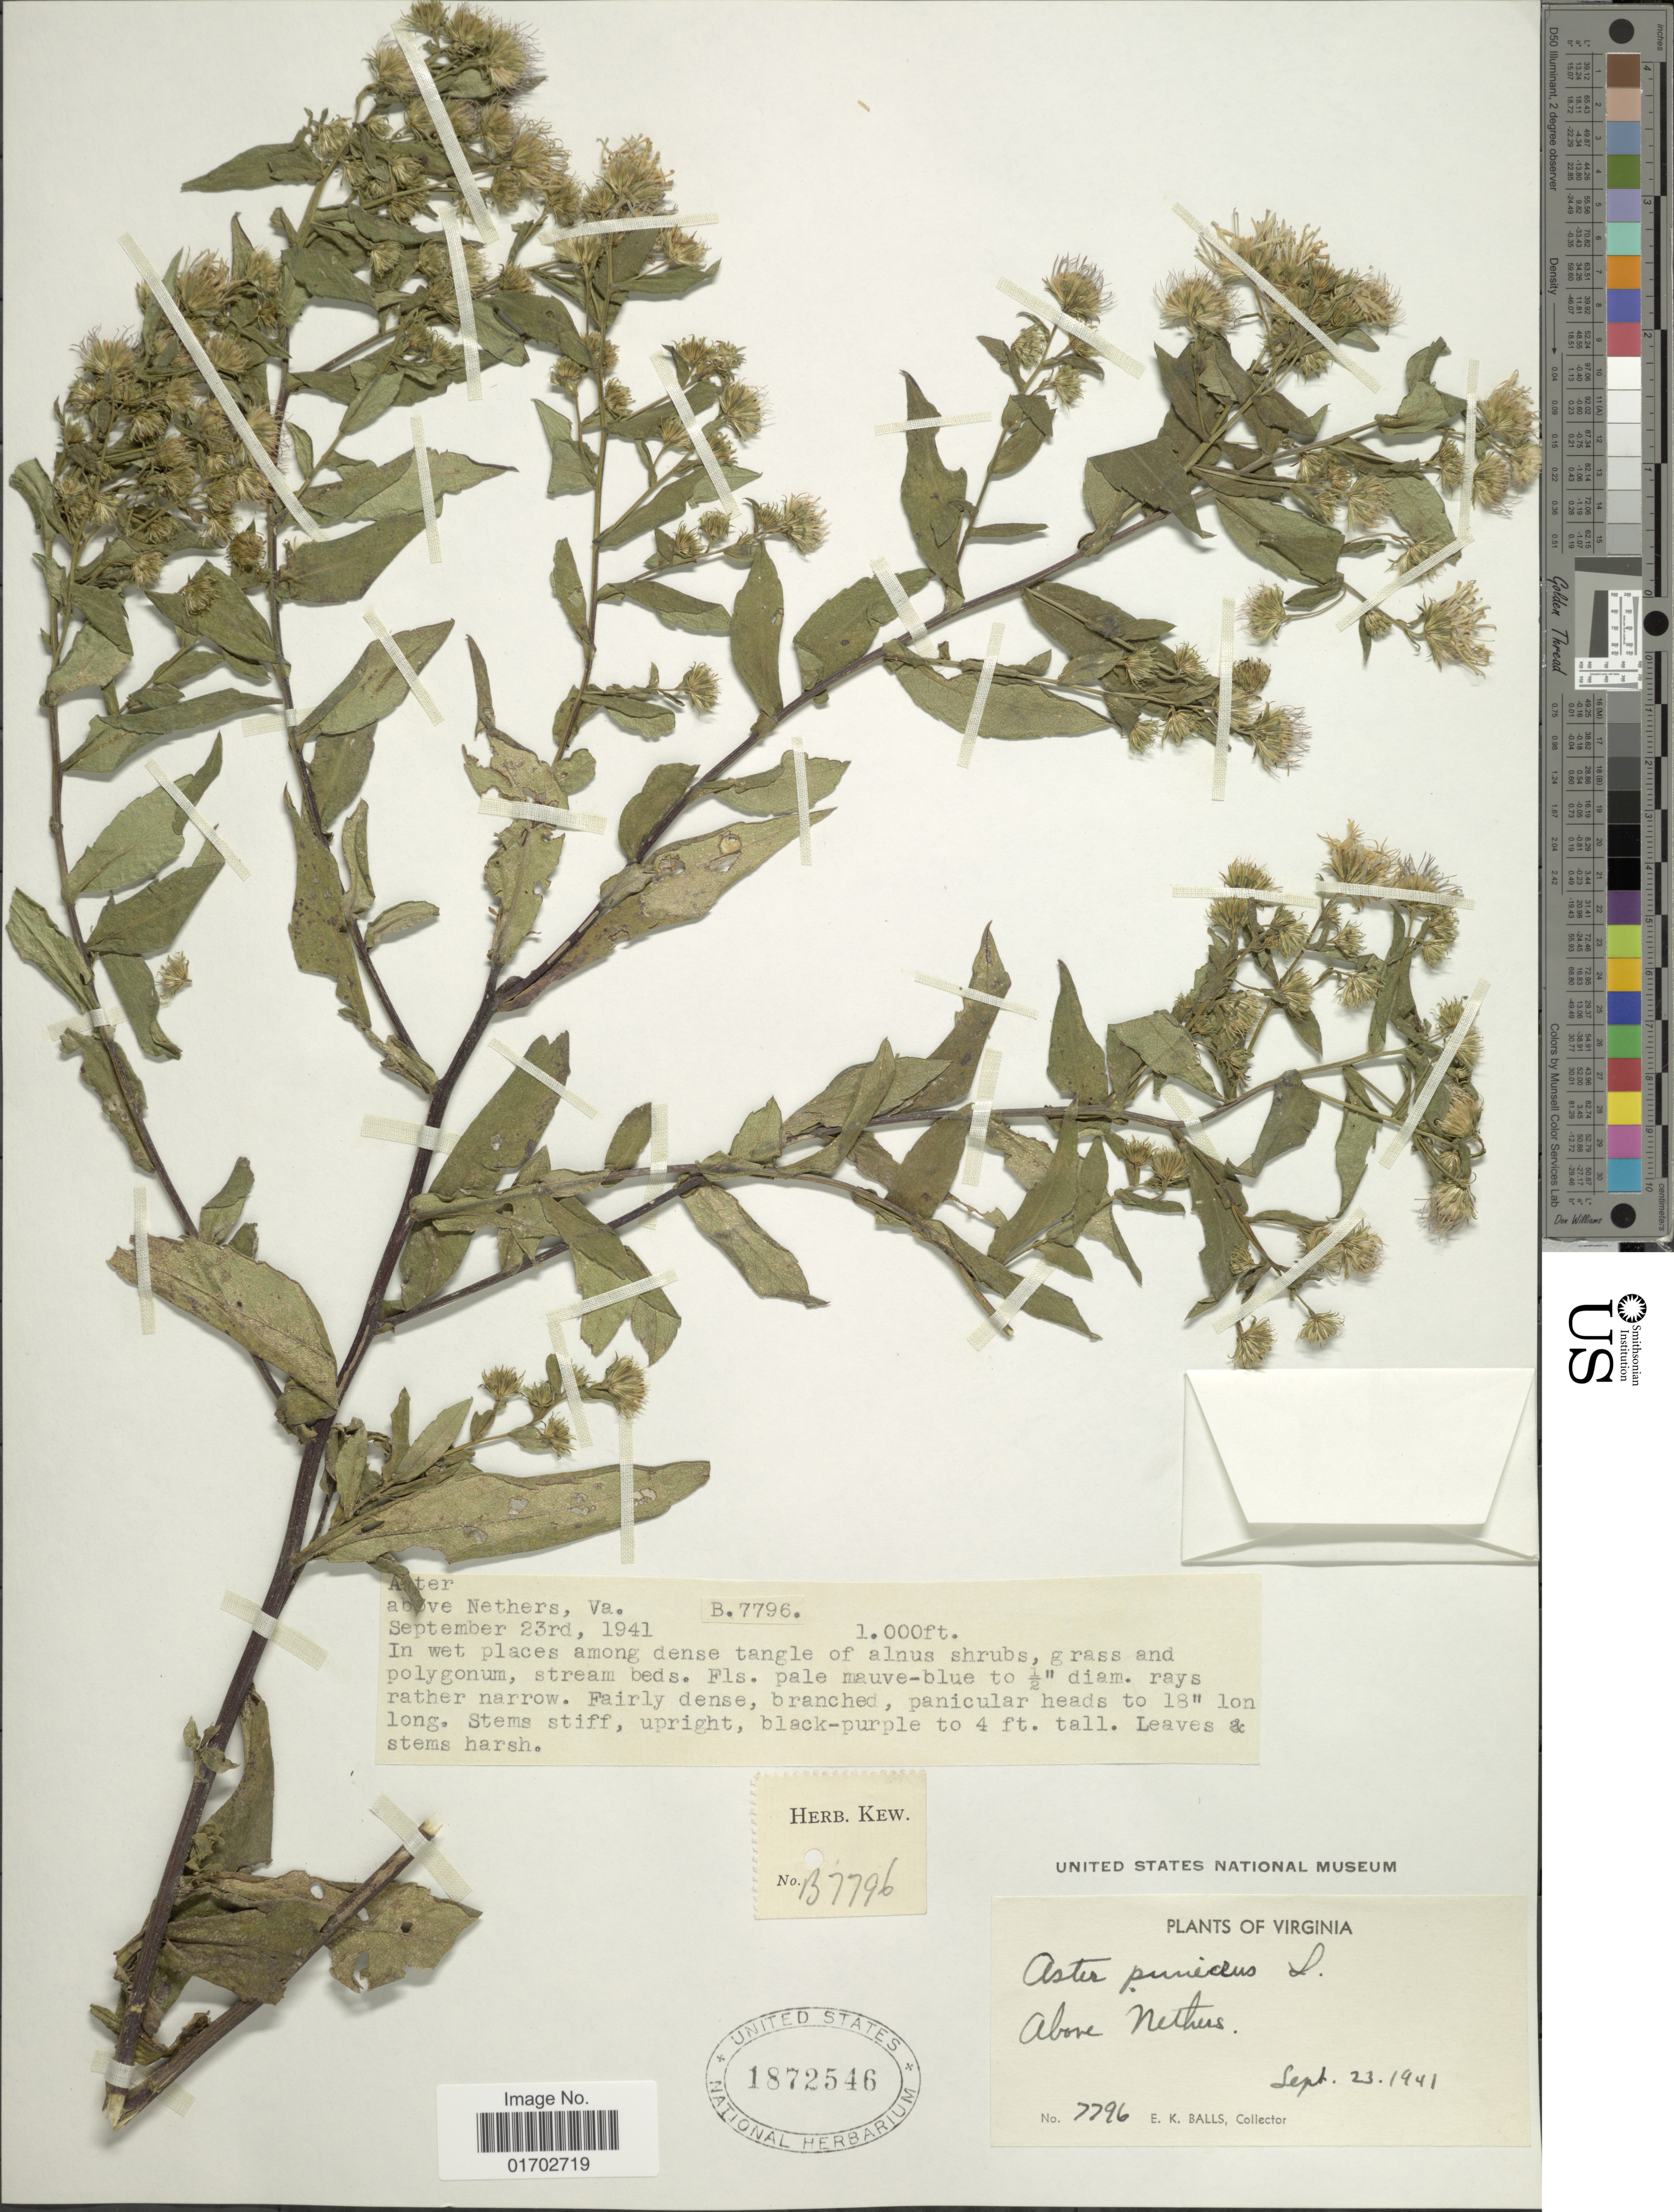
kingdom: Plantae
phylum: Tracheophyta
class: Magnoliopsida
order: Asterales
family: Asteraceae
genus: Symphyotrichum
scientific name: Symphyotrichum puniceum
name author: (L.) Á. Löve & D. Löve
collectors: E. K. Balls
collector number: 7796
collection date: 1941-09-23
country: United States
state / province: Virginia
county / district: Madison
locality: Above Nethers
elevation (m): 305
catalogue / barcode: US 1872546